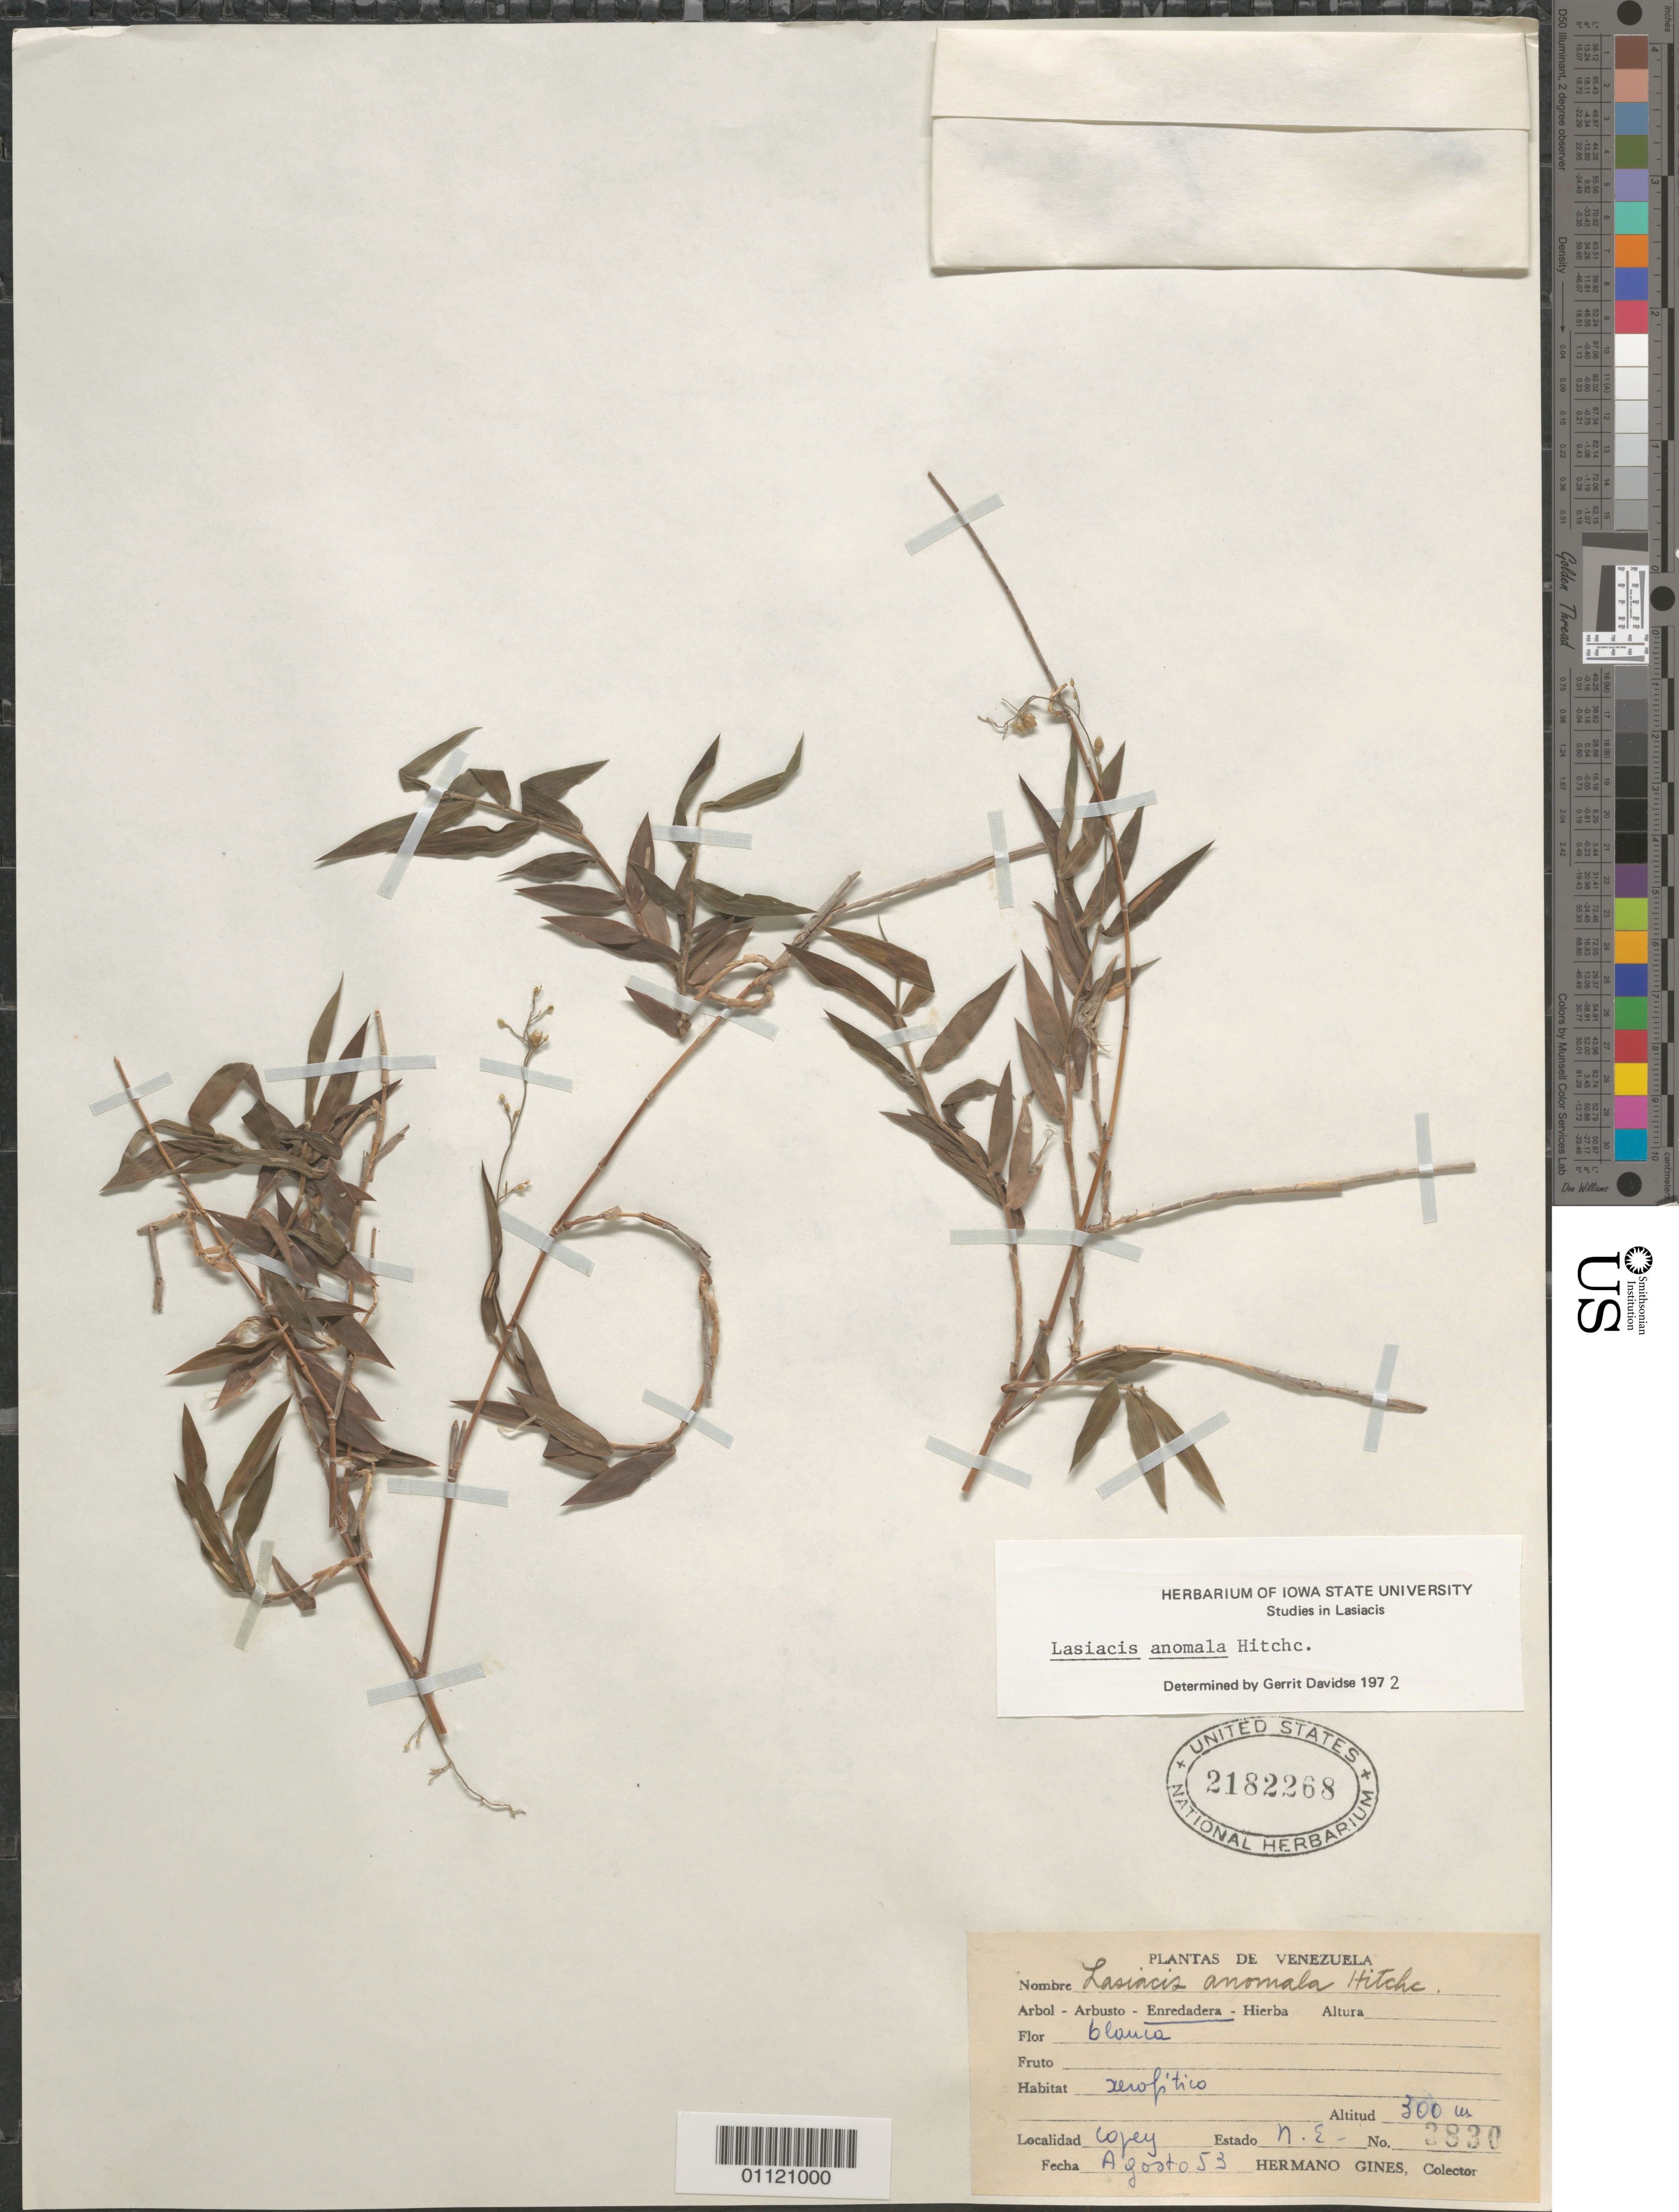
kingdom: Plantae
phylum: Tracheophyta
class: Liliopsida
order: Poales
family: Poaceae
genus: Lasiacis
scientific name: Lasiacis anomala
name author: Hitchc.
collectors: Bro. Gines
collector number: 3830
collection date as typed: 01 Aug 1953 to 31 Aug 1953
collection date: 1953-08-01/1953-08-31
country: Venezuela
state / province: Nueva Esparta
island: Margarita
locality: Copey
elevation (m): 300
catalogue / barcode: US 2182268